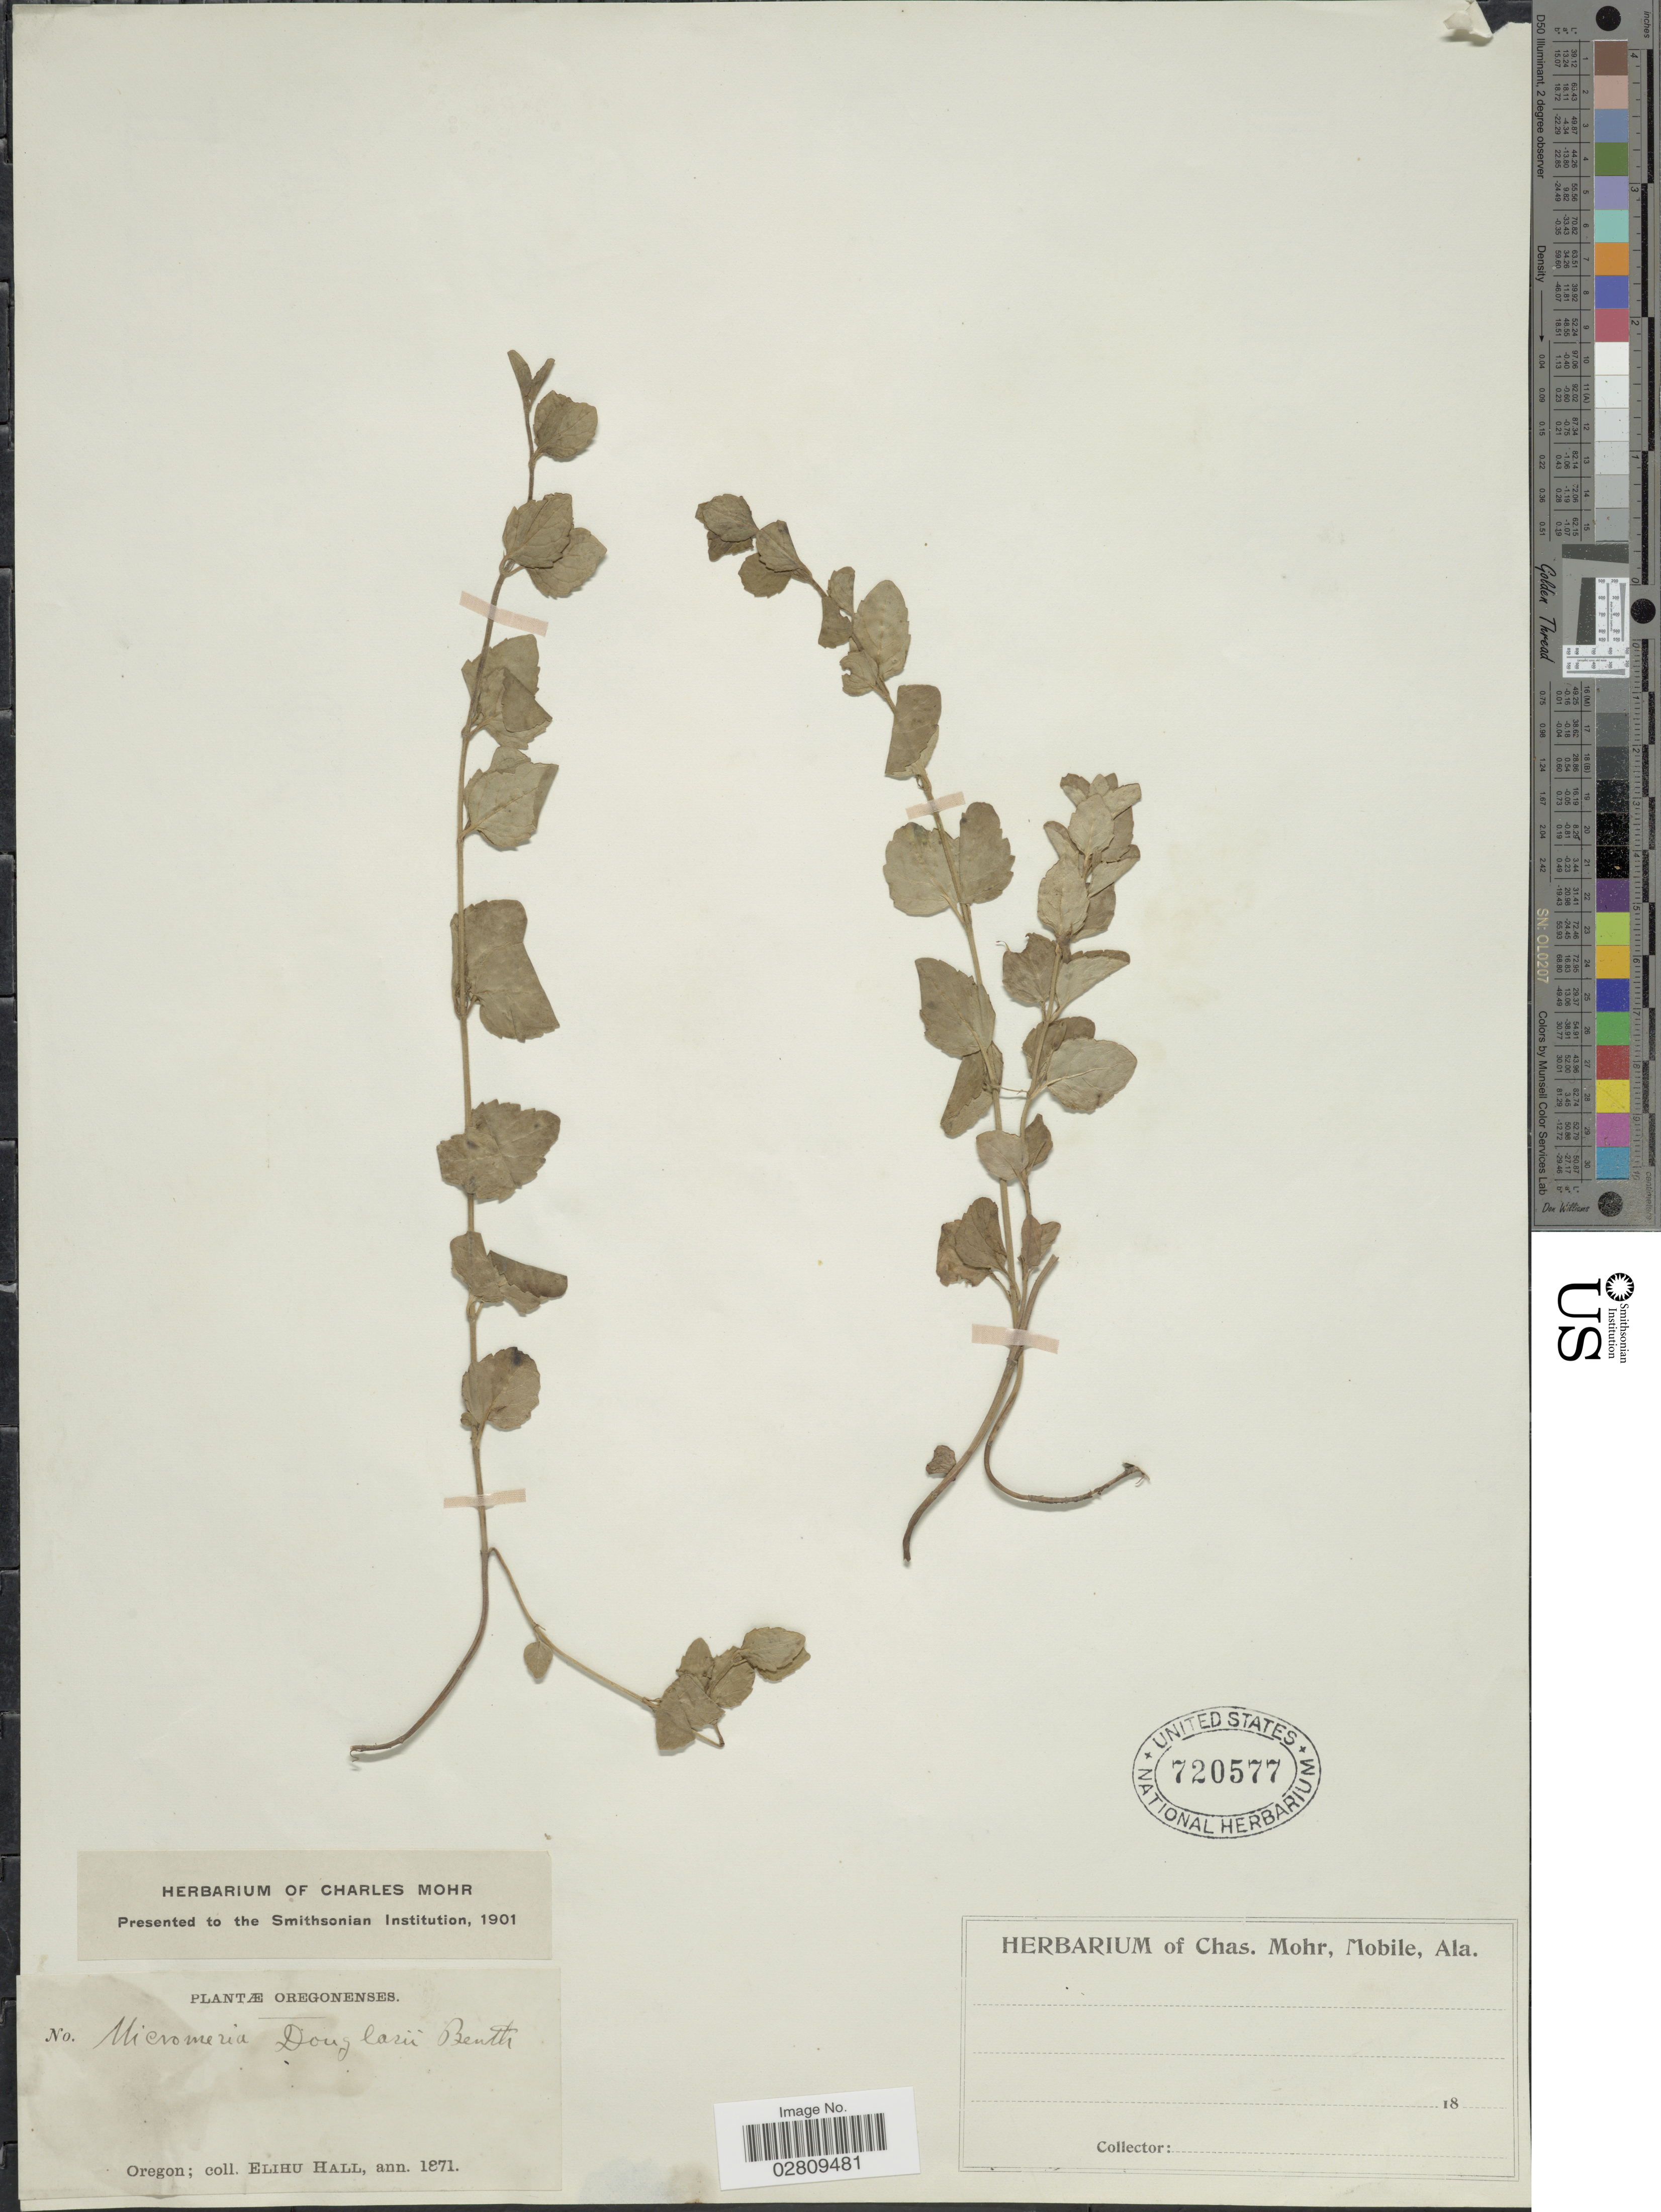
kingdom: Plantae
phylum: Tracheophyta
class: Magnoliopsida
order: Lamiales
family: Lamiaceae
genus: Micromeria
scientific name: Micromeria douglasii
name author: Benth.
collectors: E. Hall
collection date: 1871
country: United States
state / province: Oregon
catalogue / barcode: US 720577